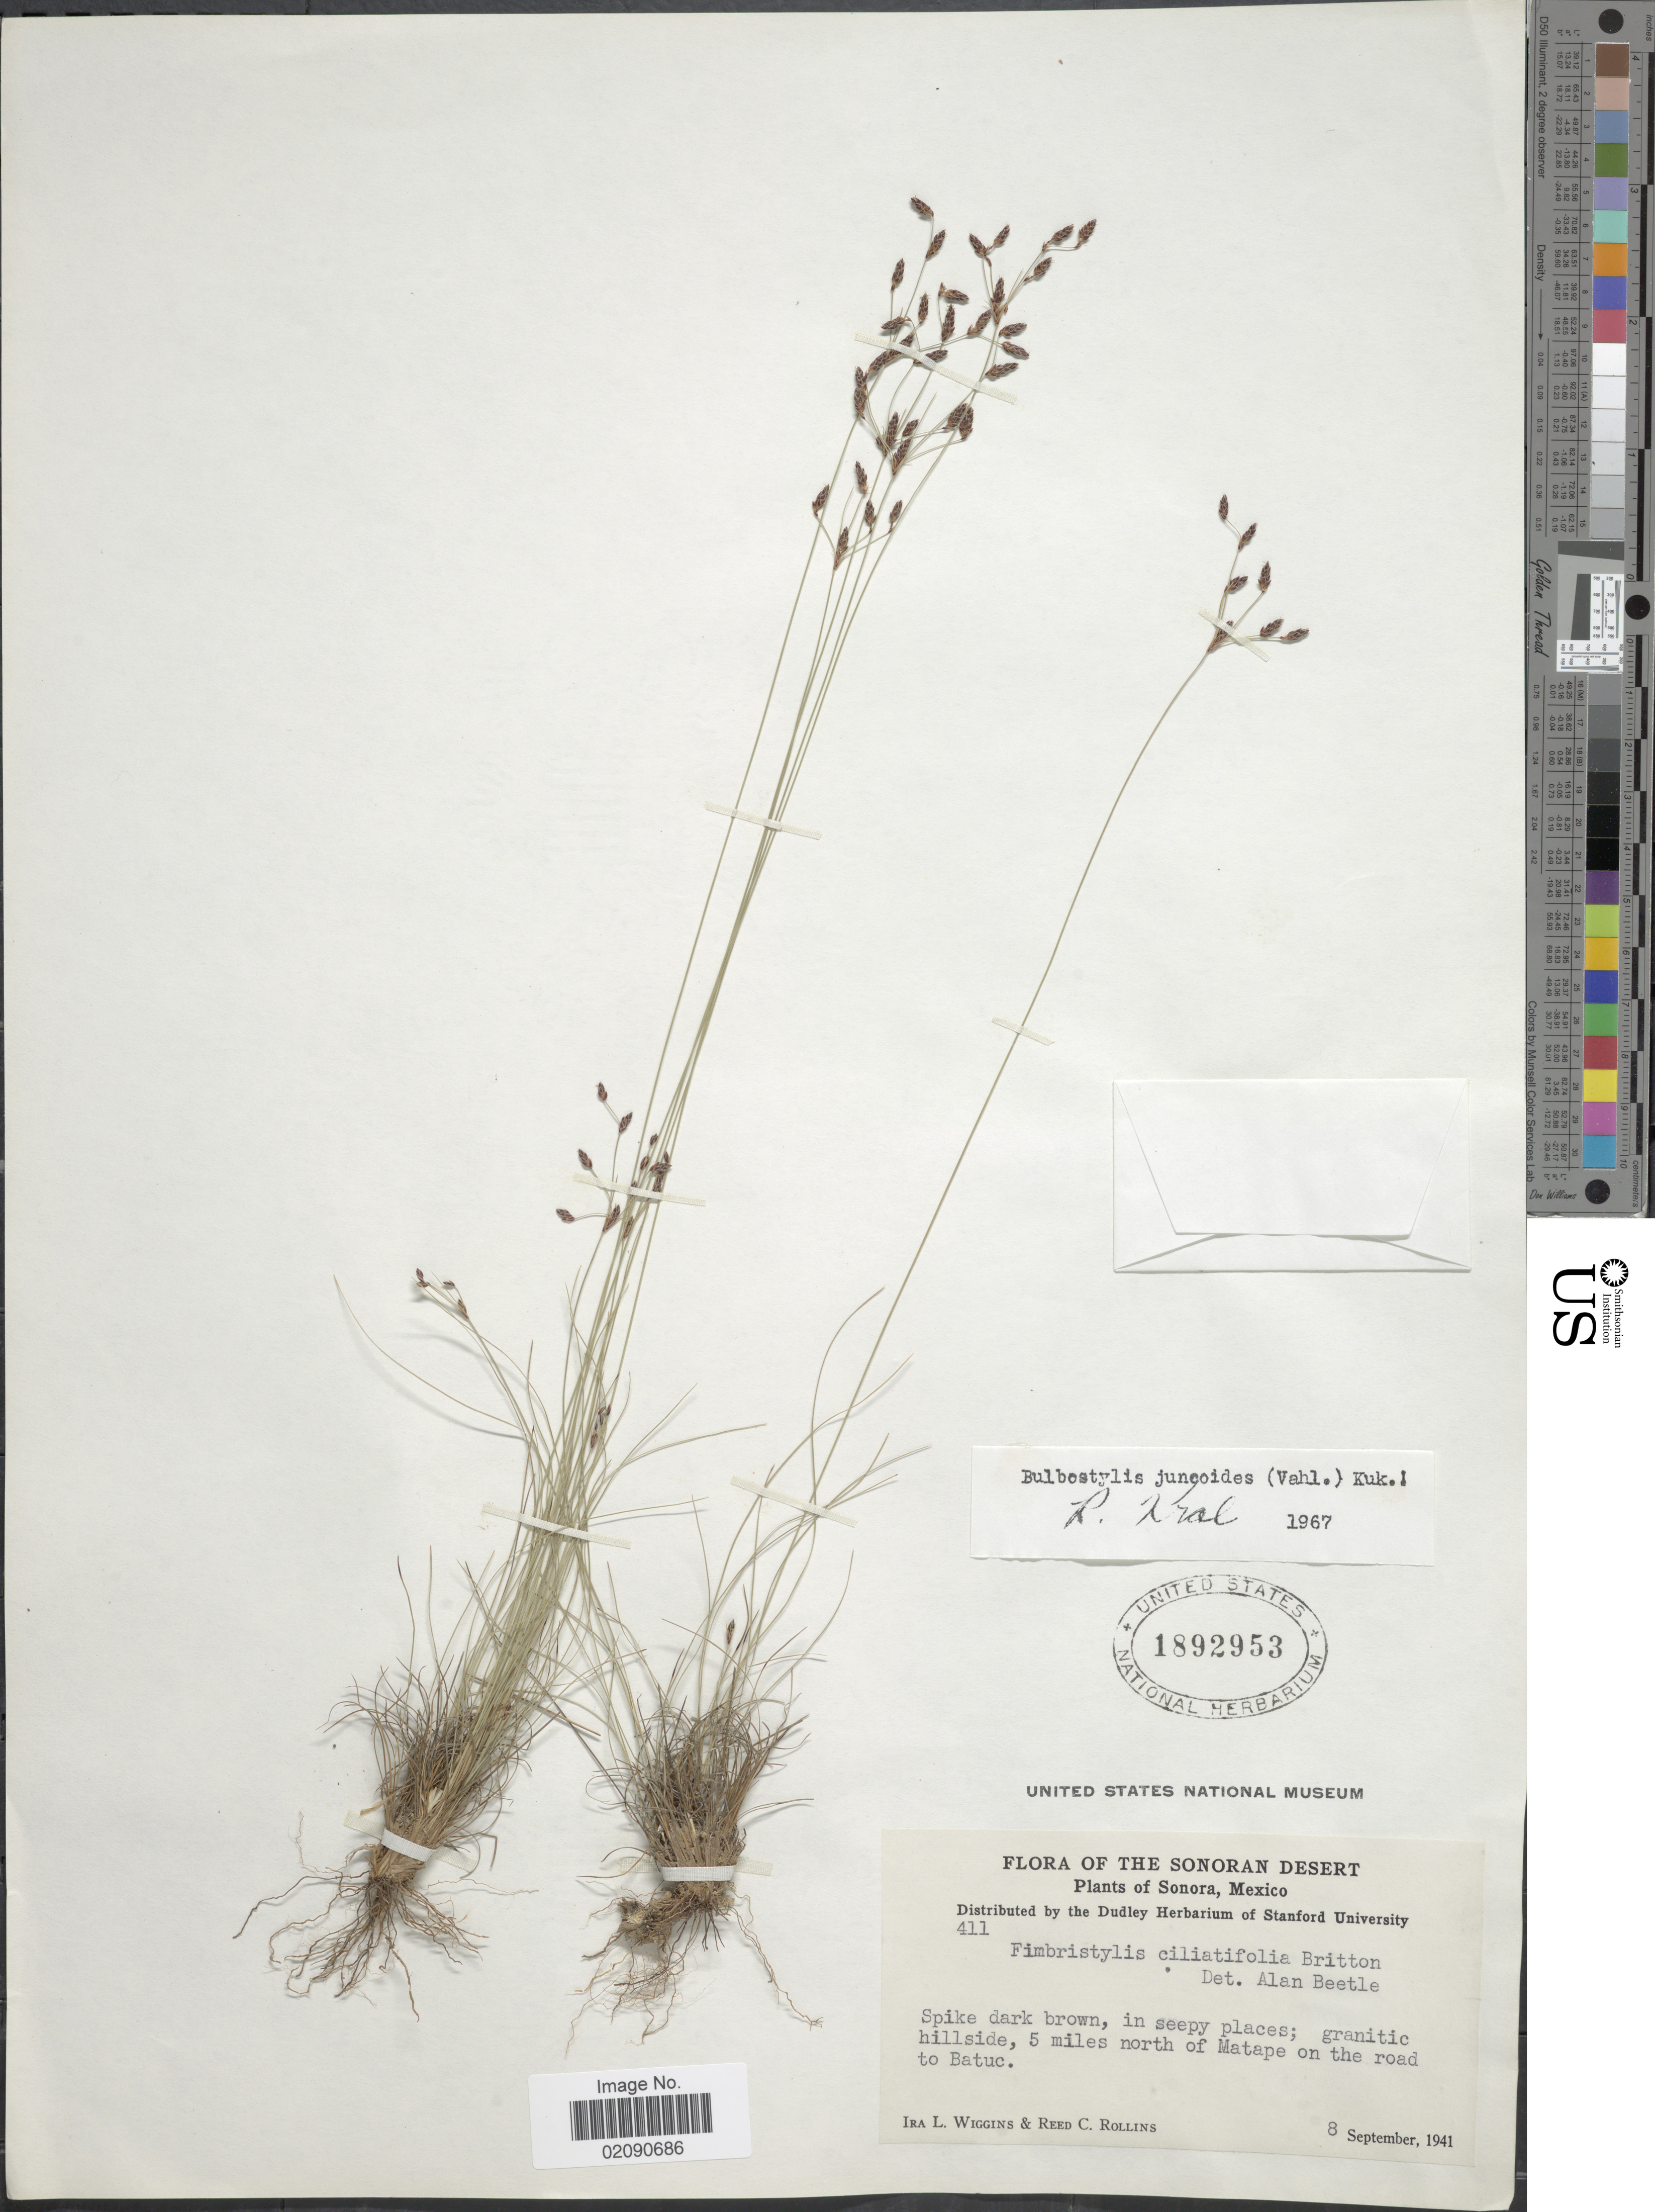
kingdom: Plantae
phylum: Tracheophyta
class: Liliopsida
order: Poales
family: Cyperaceae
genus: Bulbostylis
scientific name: Bulbostylis juncoides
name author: (Vahl) Kük. ex Herter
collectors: I. L. Wiggins & R. C. Rollins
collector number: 411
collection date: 1941-09-08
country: Mexico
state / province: Sonora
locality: Granitic hillside, 5 miles north of Matape on the road to Batuc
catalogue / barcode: US 1892953